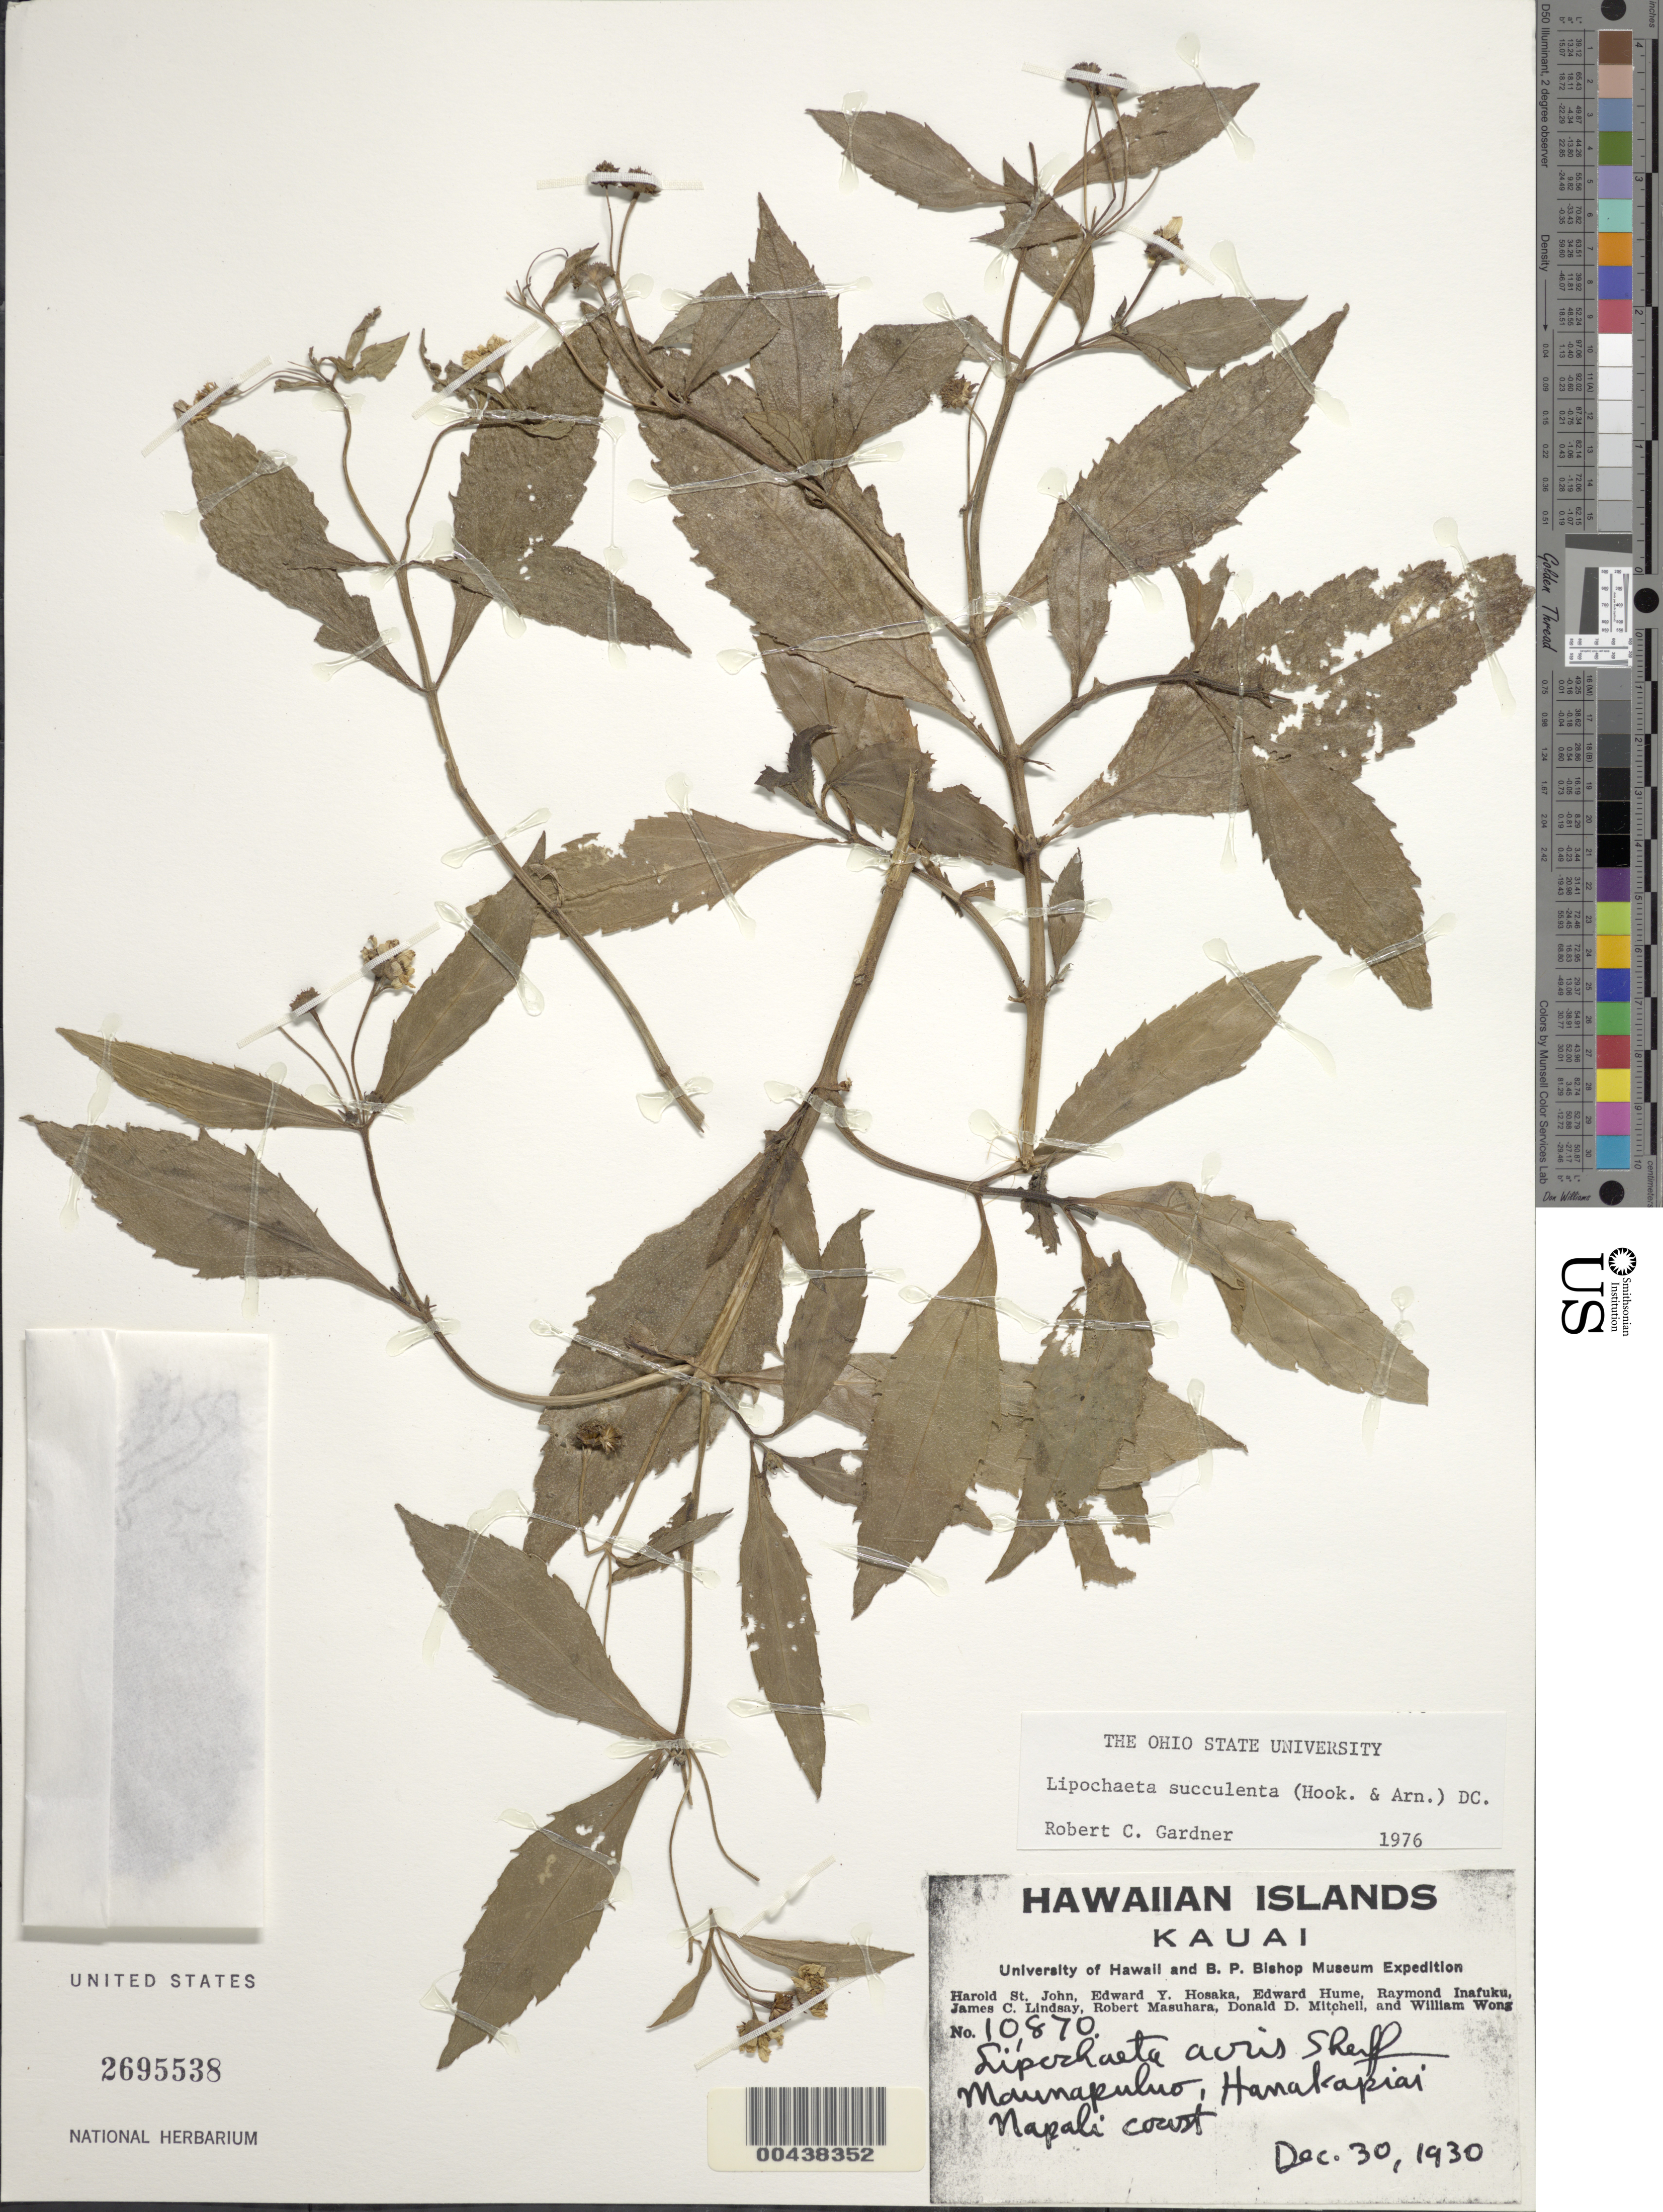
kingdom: Plantae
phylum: Tracheophyta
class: Magnoliopsida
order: Asterales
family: Asteraceae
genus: Lipochaeta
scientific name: Lipochaeta succulenta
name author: (Hook. & Arn.) DC.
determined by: Gardner, R. C.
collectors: H. St. John, E. Y. Hosaka, E. Hume & R. Inafuku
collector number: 10870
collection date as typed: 30 Dec 1930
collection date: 1930-12-30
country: United States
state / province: Hawaii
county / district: Kauai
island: Kaua'i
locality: Maunapuluo, Hanakapiai, Napali Coast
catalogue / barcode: US 2695538